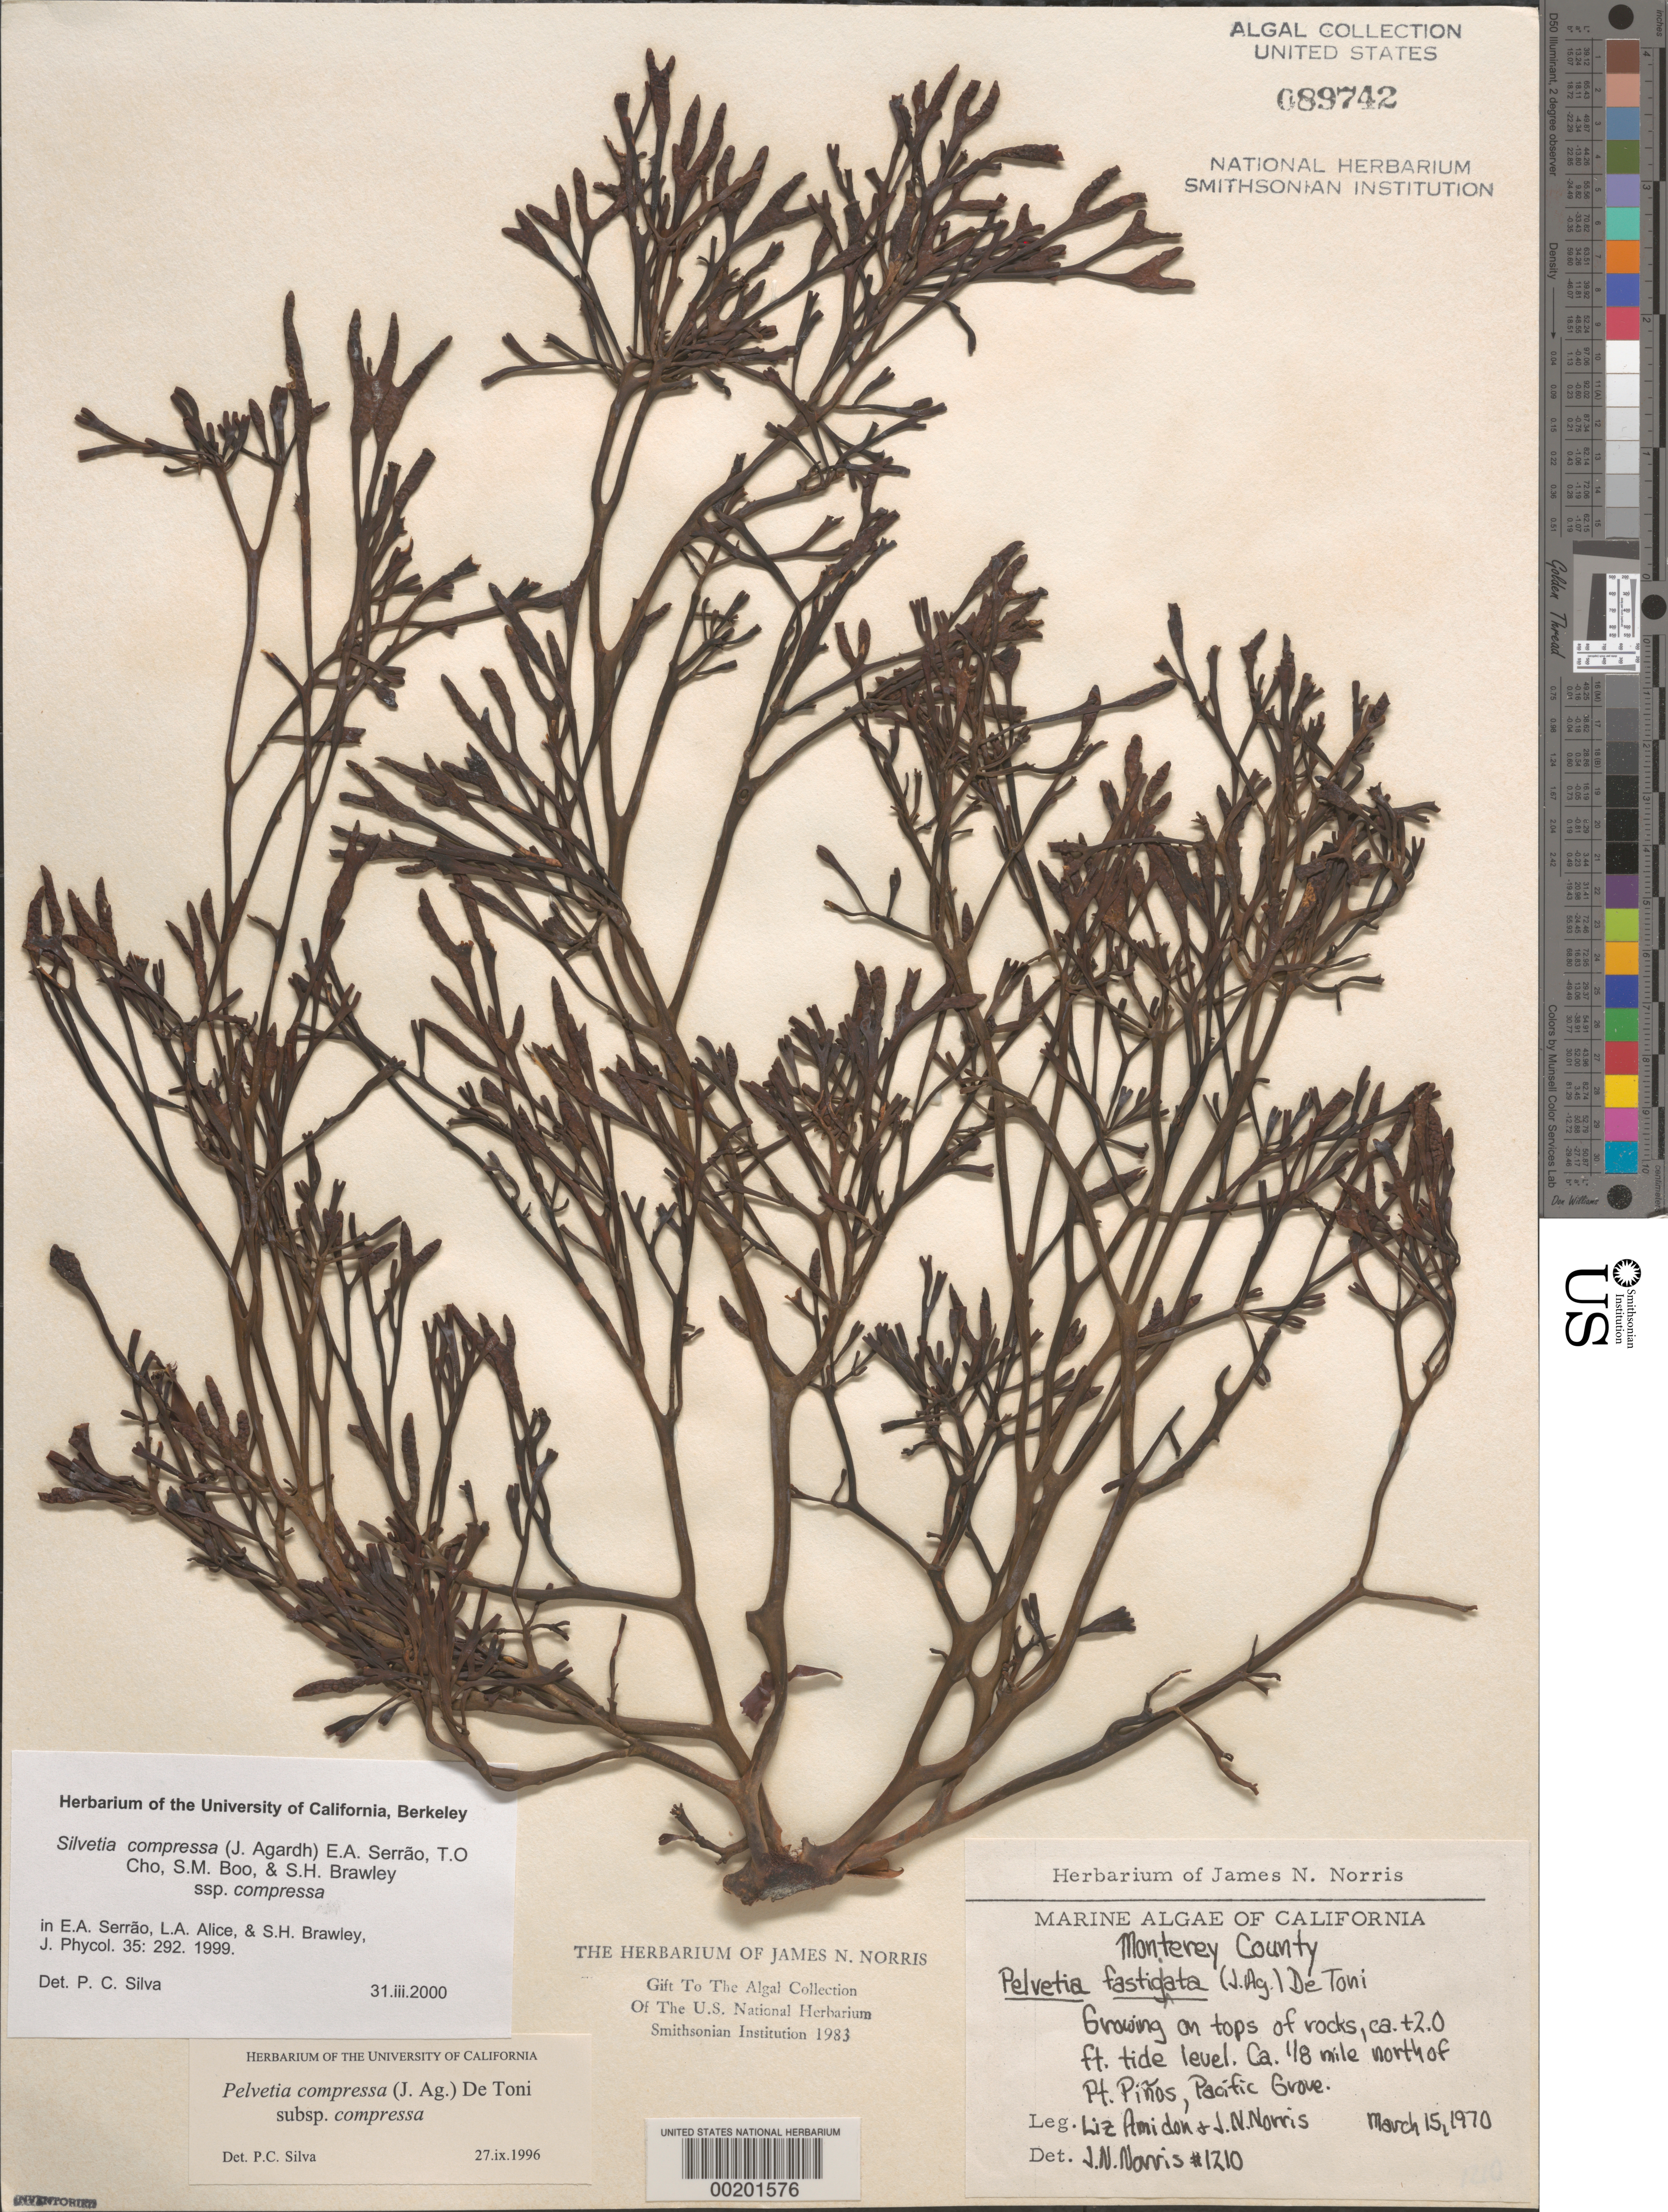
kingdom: Chromista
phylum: Ochrophyta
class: Phaeophyceae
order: Fucales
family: Fucaceae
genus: Silvetia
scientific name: Silvetia compressa subsp. compressa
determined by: Silva, P. C.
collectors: E. Amidon & J. N. Norris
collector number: JN-1210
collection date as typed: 15 Mar 1970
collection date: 1970-03-15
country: United States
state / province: California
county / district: Monterey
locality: Pacific Grove, ca. 1/8th mile north of Point Pinos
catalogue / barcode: US 89742